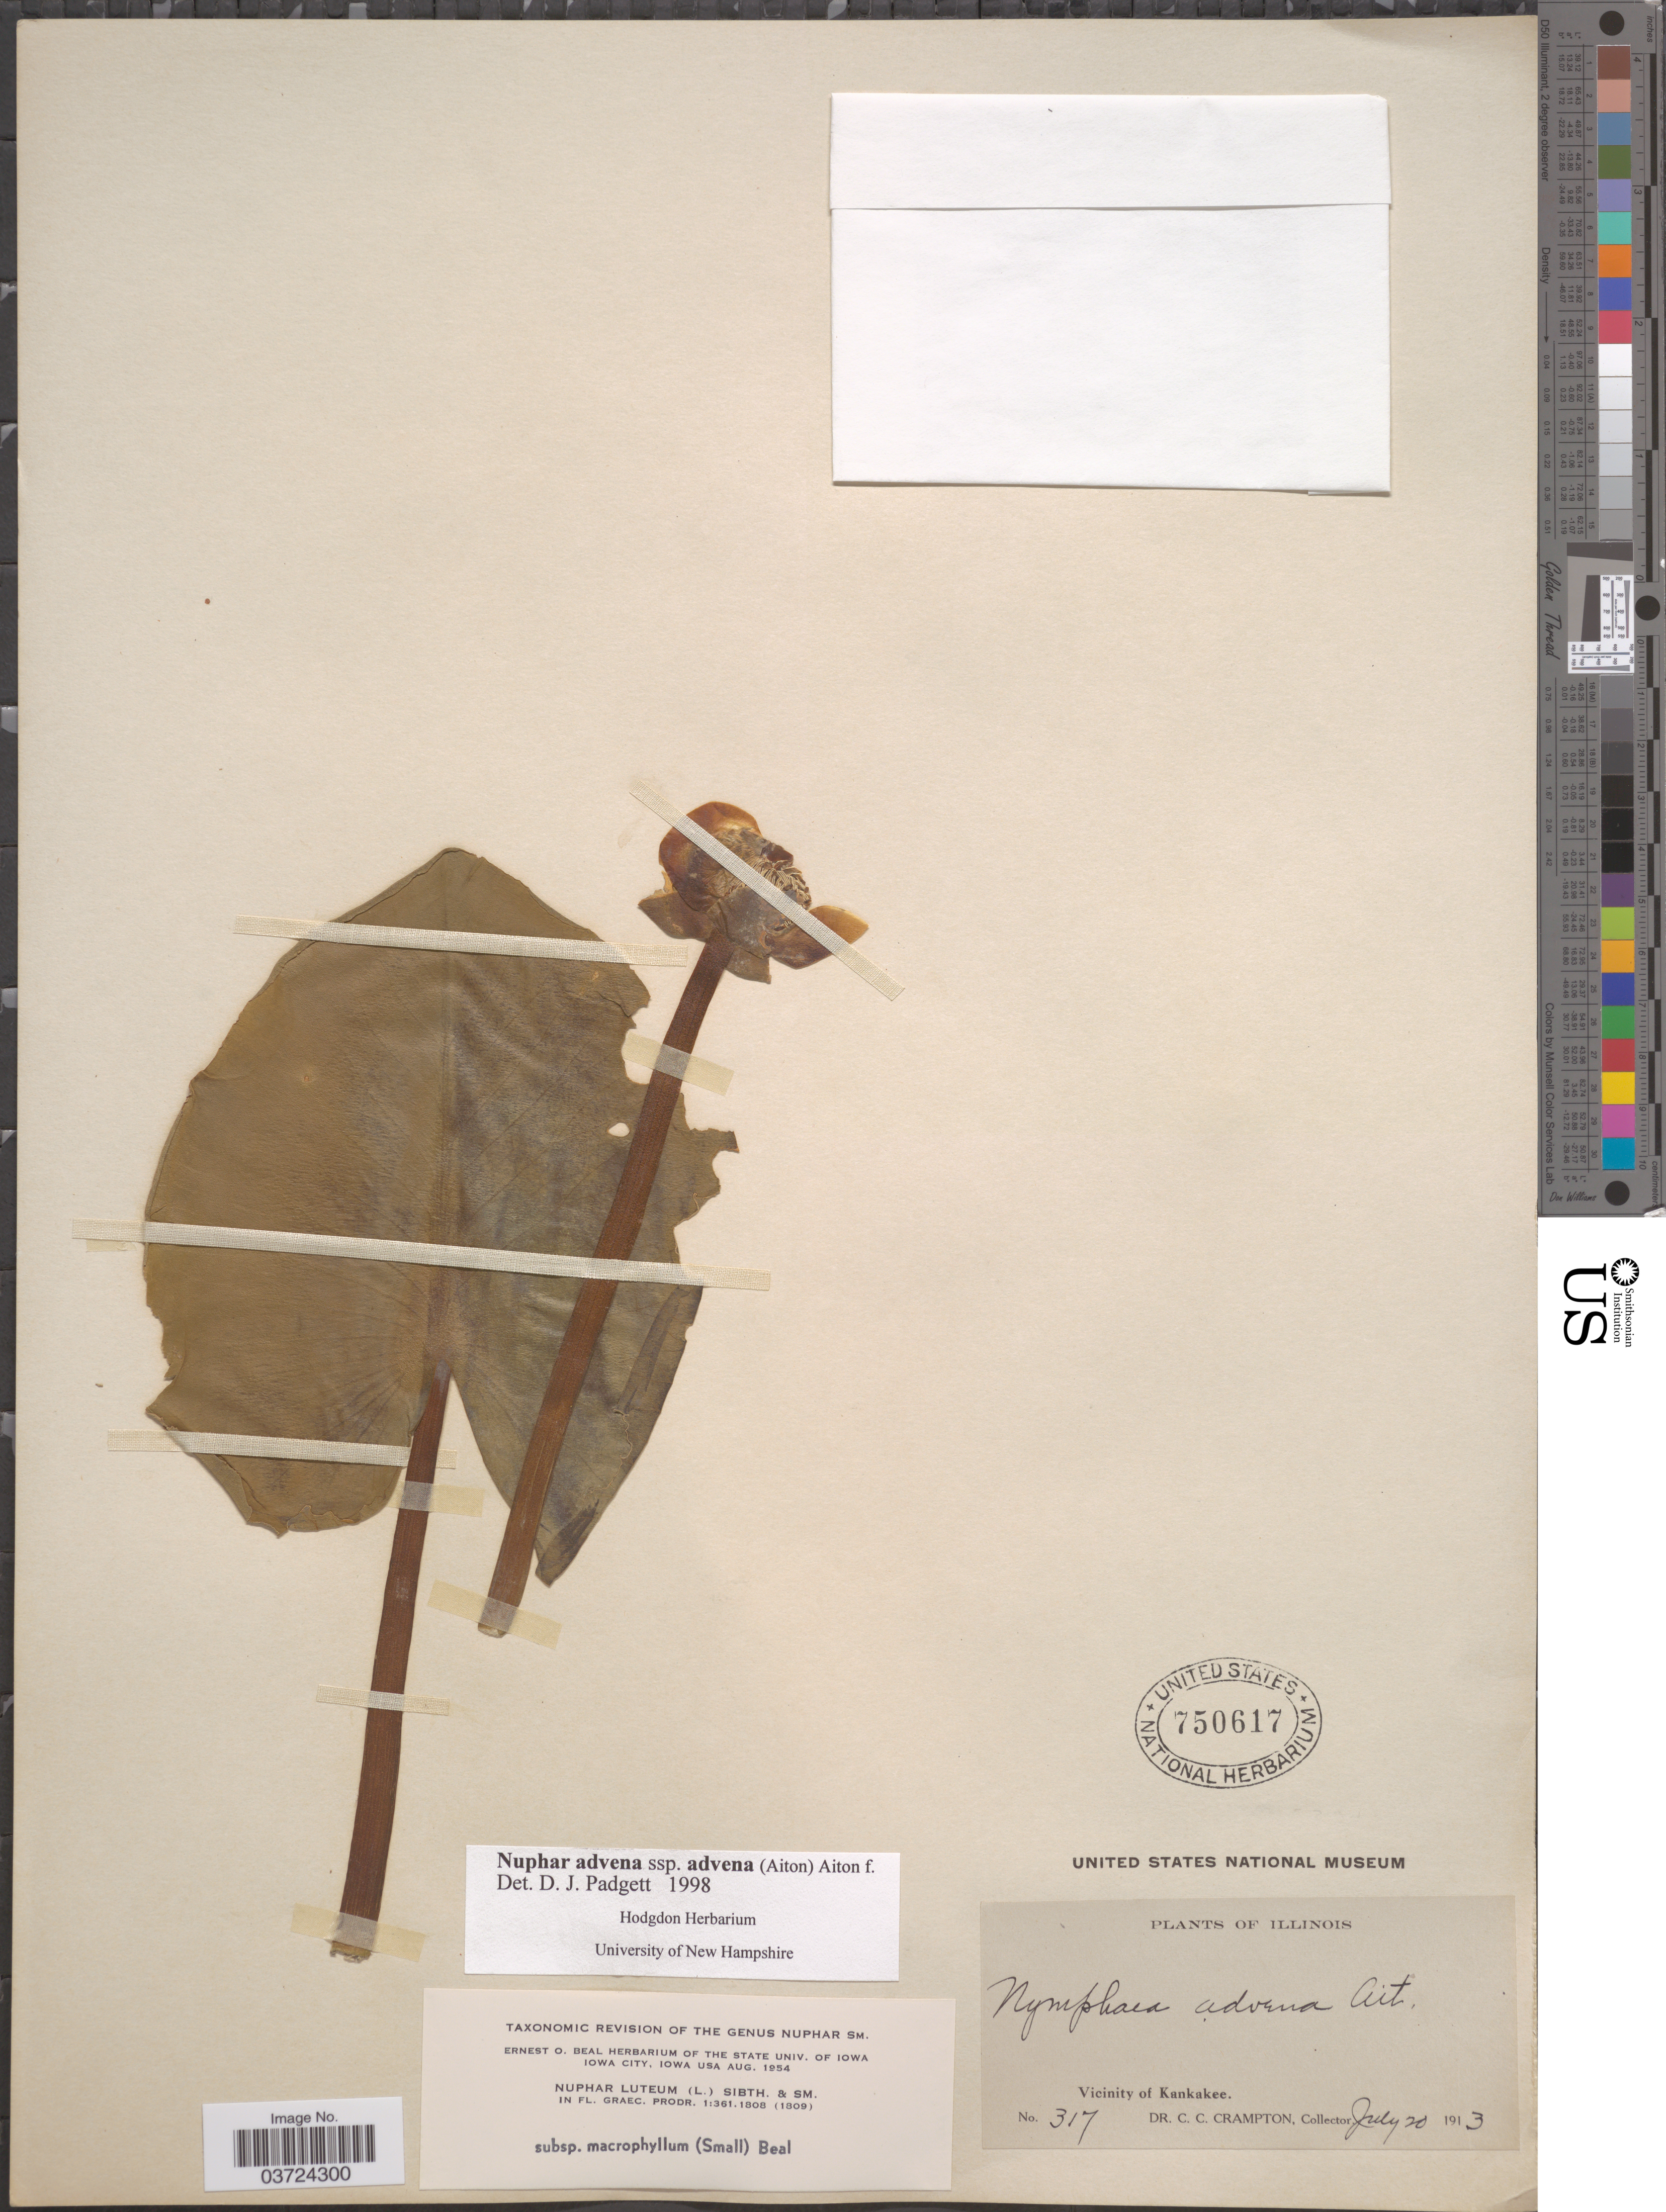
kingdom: Plantae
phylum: Tracheophyta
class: Magnoliopsida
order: Nymphaeales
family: Nymphaeaceae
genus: Nuphar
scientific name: Nuphar advena subsp. advena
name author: (Aiton) W.T. Aiton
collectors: C. Crampton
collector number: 317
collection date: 1913-07-20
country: United States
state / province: Illinois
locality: Vicinity of Kankakee.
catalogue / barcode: US 750617